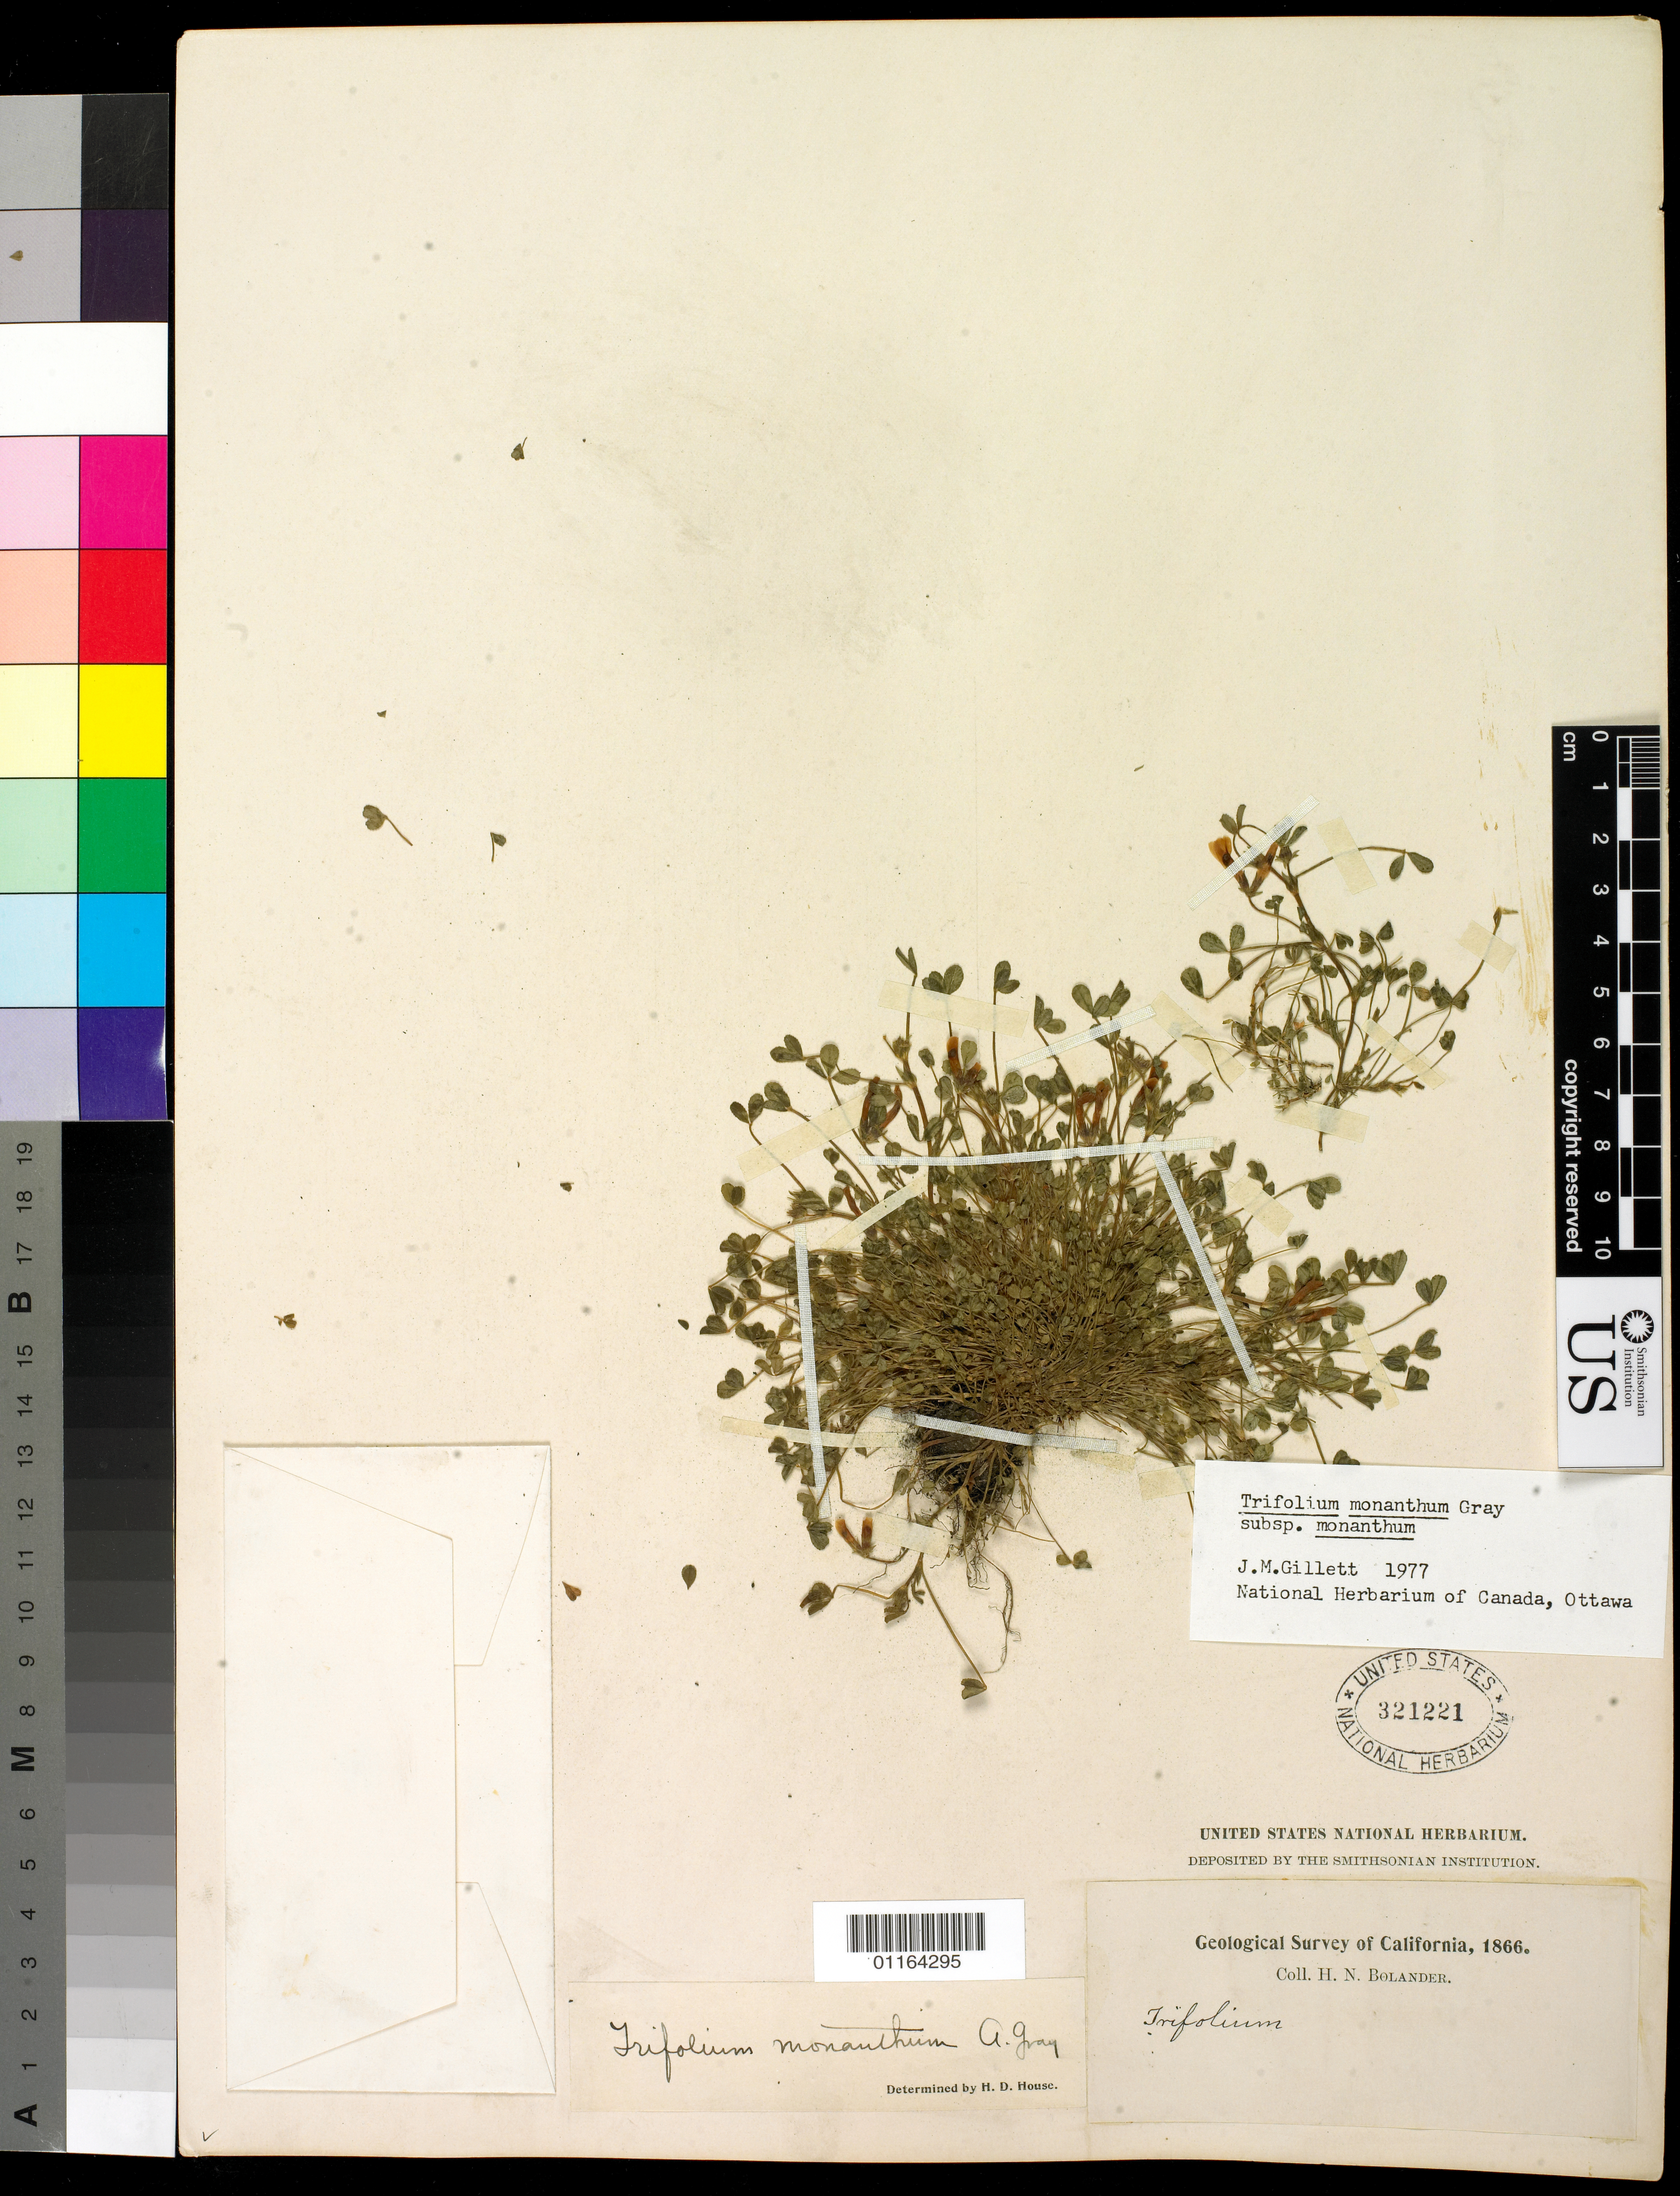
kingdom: Plantae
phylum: Tracheophyta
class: Magnoliopsida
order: Fabales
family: Fabaceae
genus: Trifolium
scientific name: Trifolium monanthum subsp. monanthum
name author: A. Gray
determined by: Gillett, J. M.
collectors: H. Bolander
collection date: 1866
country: United States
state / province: California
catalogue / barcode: US 321221